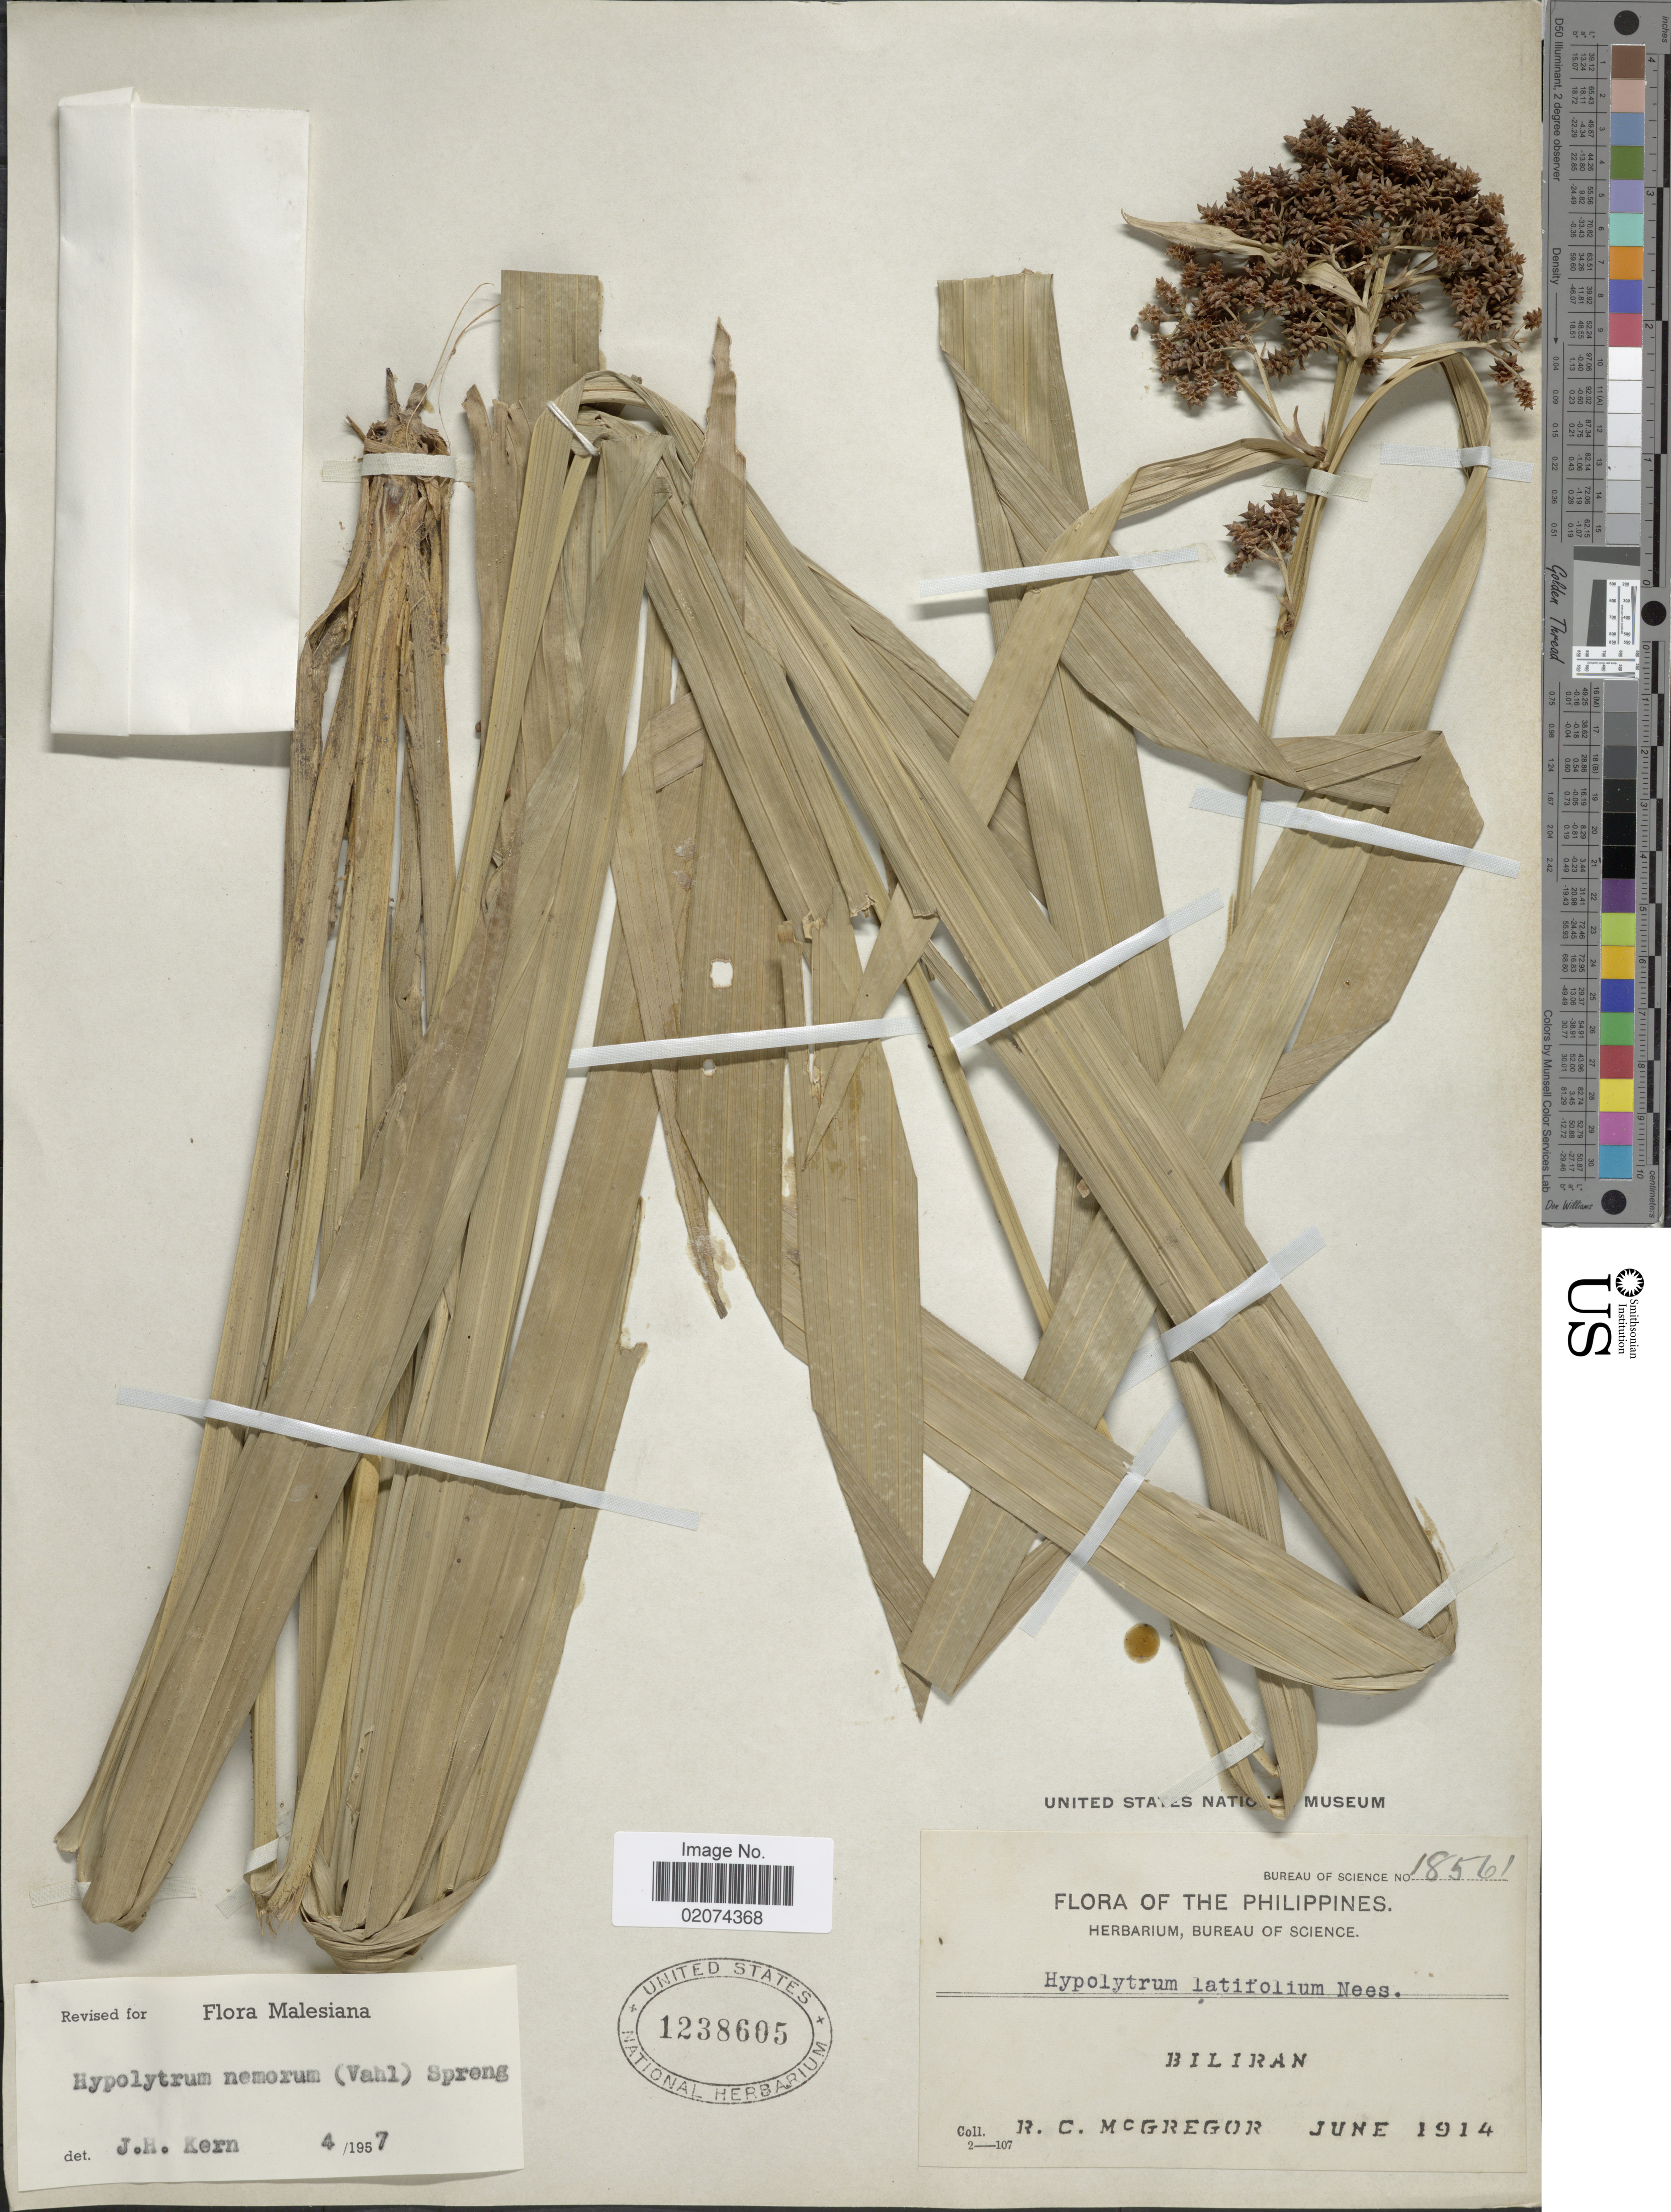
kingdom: Plantae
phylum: Tracheophyta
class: Liliopsida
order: Poales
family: Cyperaceae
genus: Hypolytrum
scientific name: Hypolytrum nemorum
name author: (Vahl) Spreng.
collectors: R. C. McGregor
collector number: Bureau of Science18561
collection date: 1914-06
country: Philippines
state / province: Eastern Visayas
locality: Biliran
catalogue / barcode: US 1238605